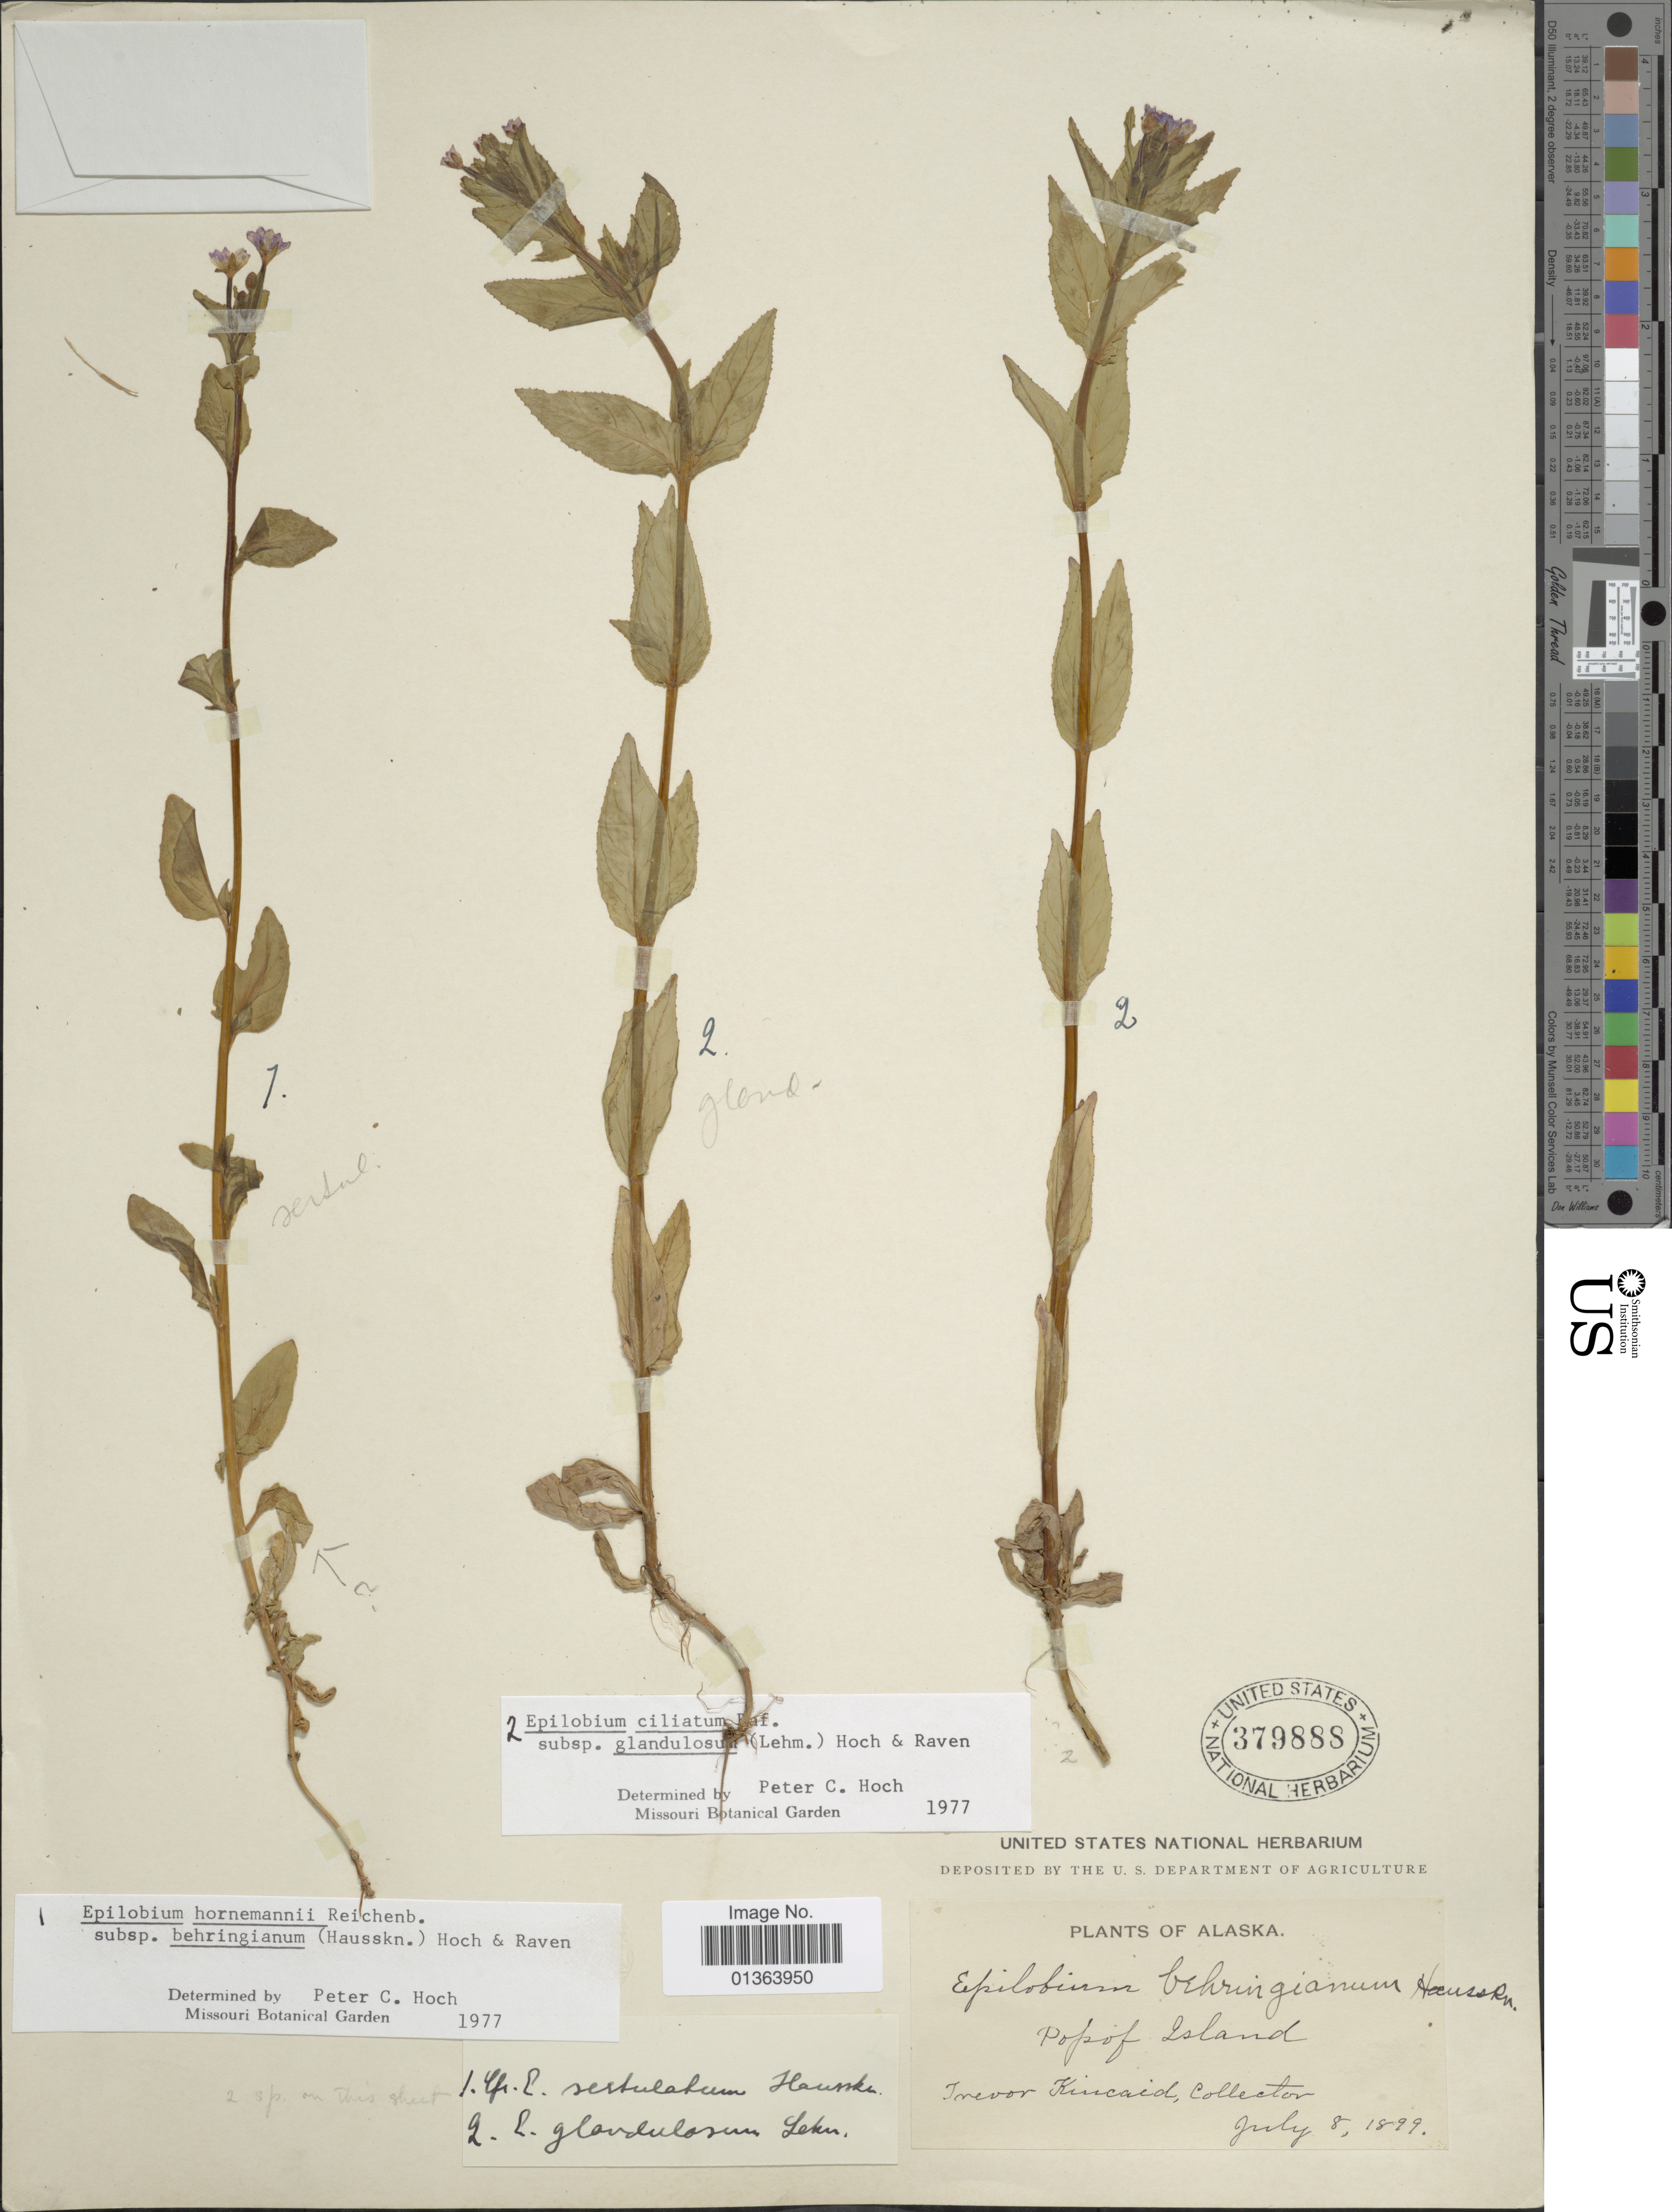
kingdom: Plantae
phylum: Tracheophyta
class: Magnoliopsida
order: Myrtales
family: Onagraceae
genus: Epilobium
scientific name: Epilobium ciliatum subsp. glandulosum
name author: (Lehm.) Hoch & P.H. Raven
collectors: T. C. Kincaid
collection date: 1899-07-08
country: United States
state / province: Alaska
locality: Popof Island.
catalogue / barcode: US 379888